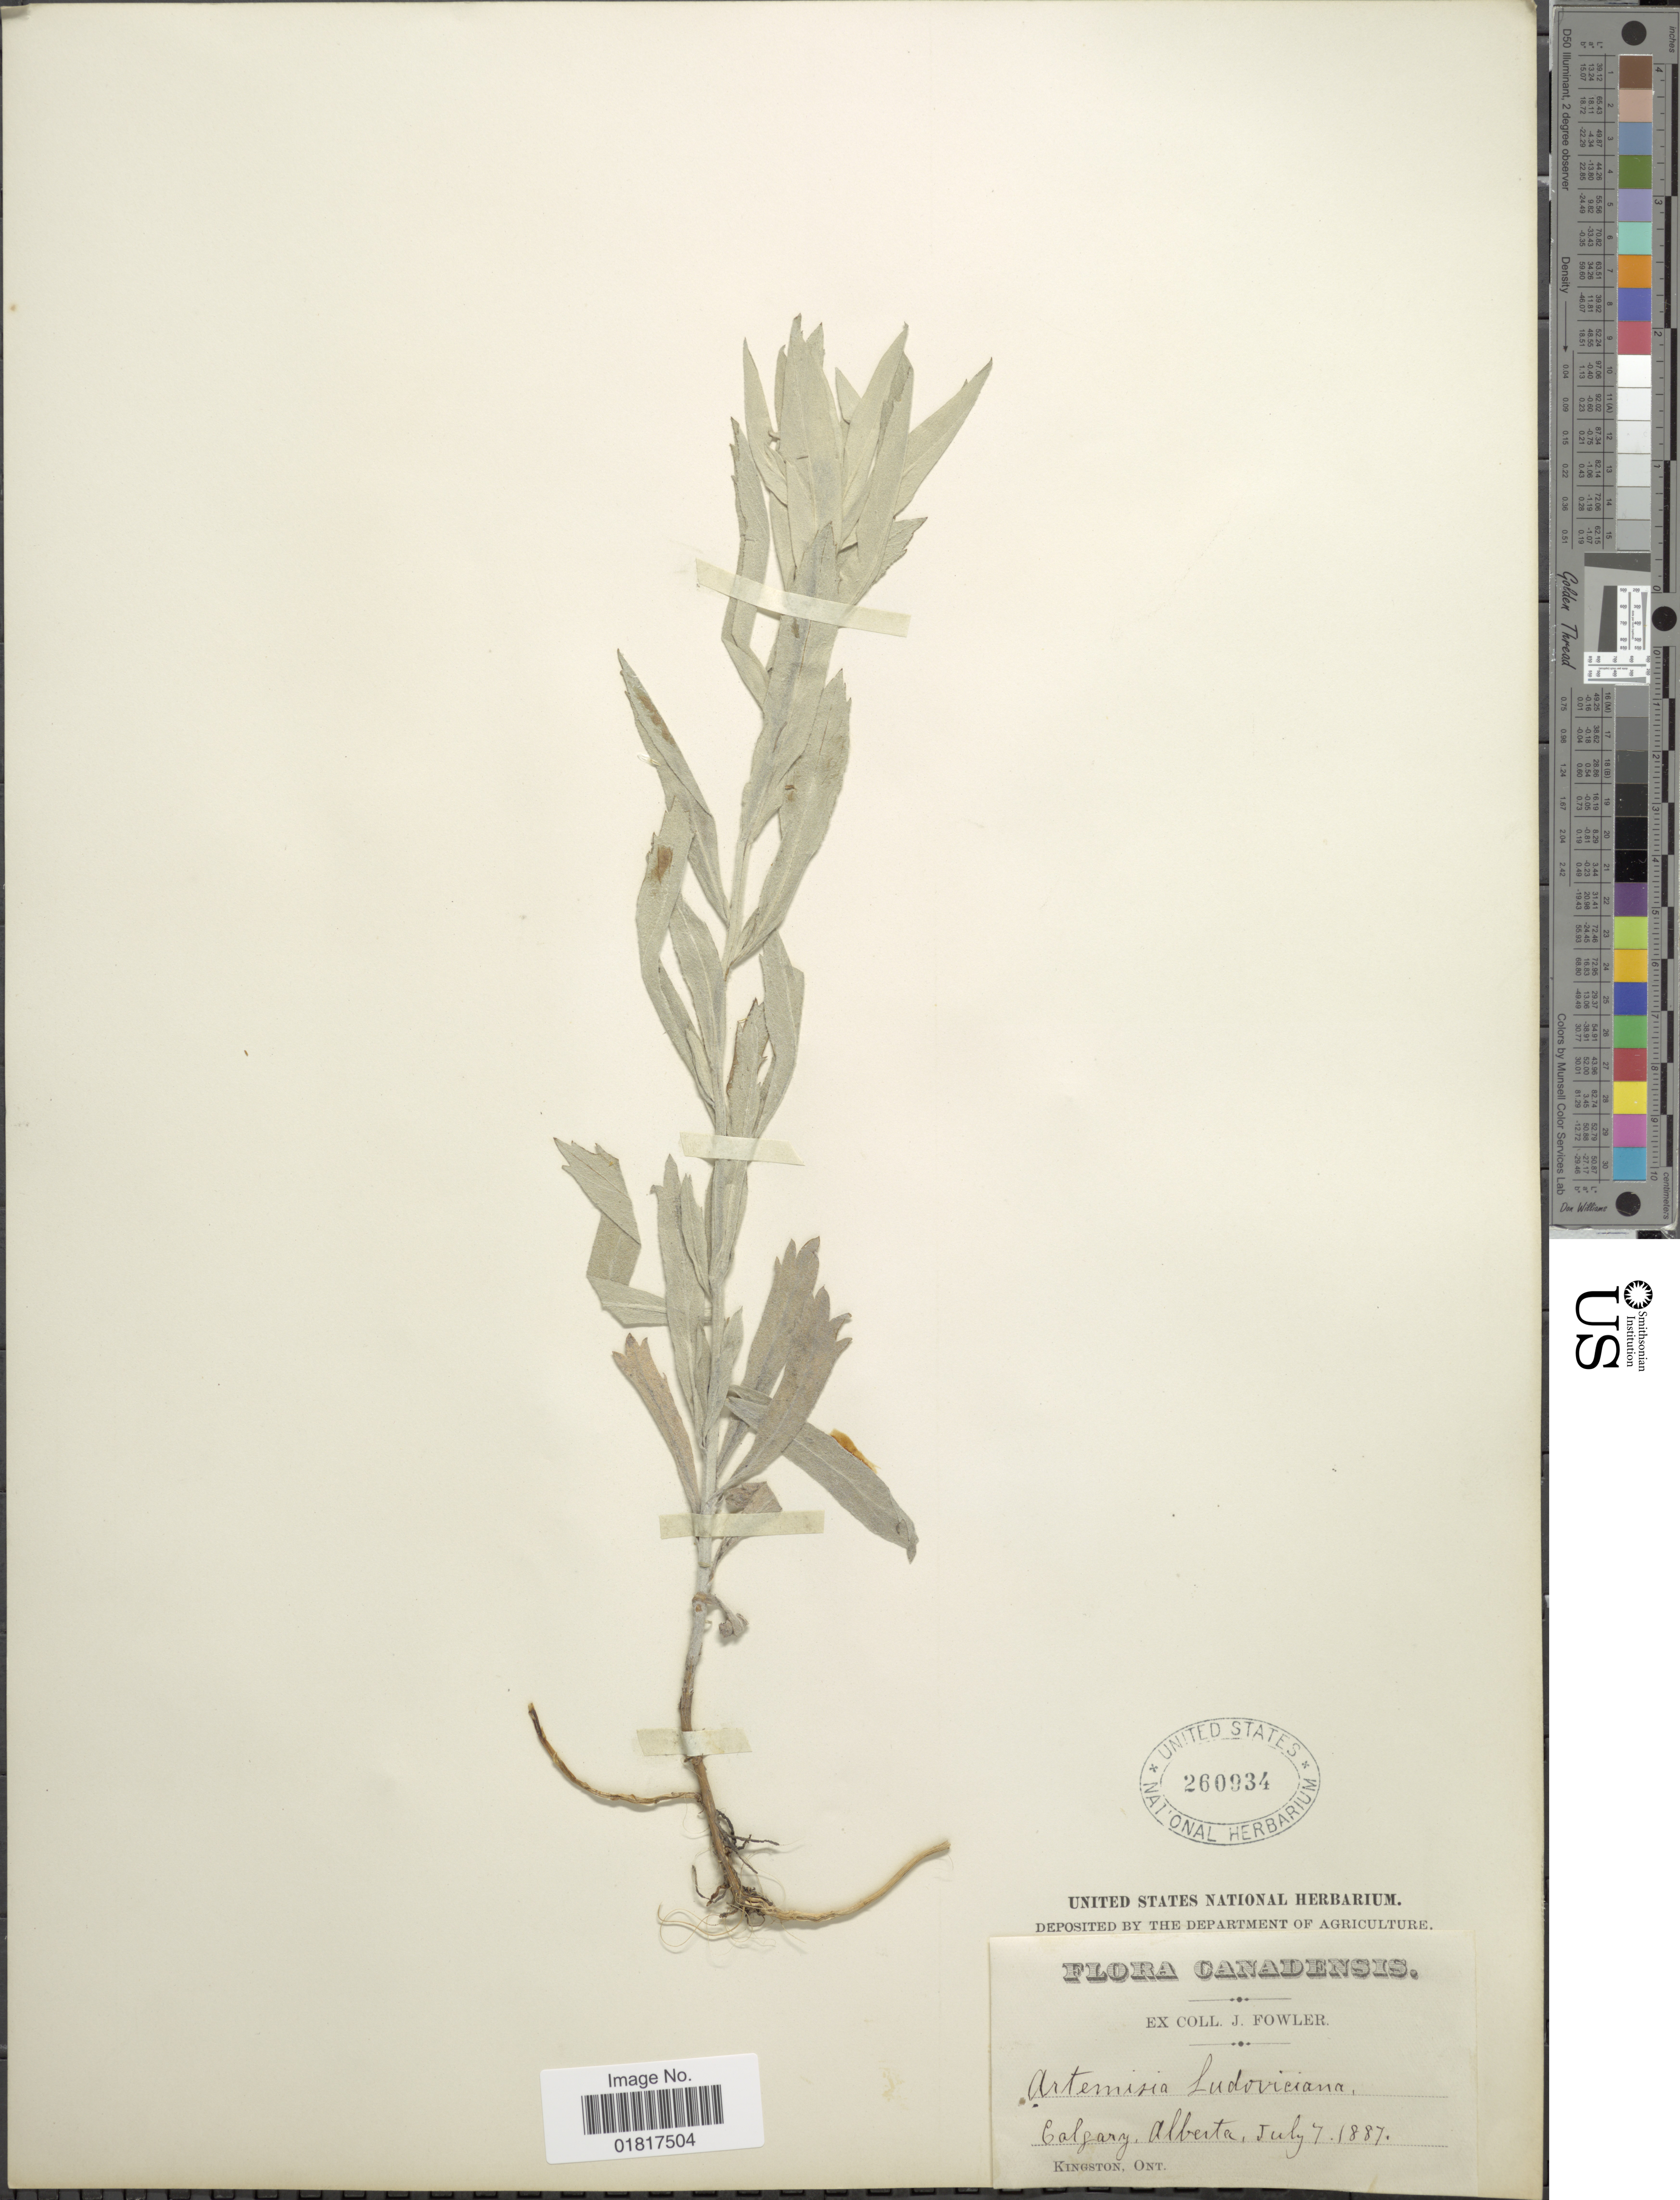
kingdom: Plantae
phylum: Tracheophyta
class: Magnoliopsida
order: Asterales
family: Asteraceae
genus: Artemisia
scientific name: Artemisia sp.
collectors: J. P. Fowler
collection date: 1887-07-07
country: Canada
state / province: Alberta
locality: Calgary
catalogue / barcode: US 260934